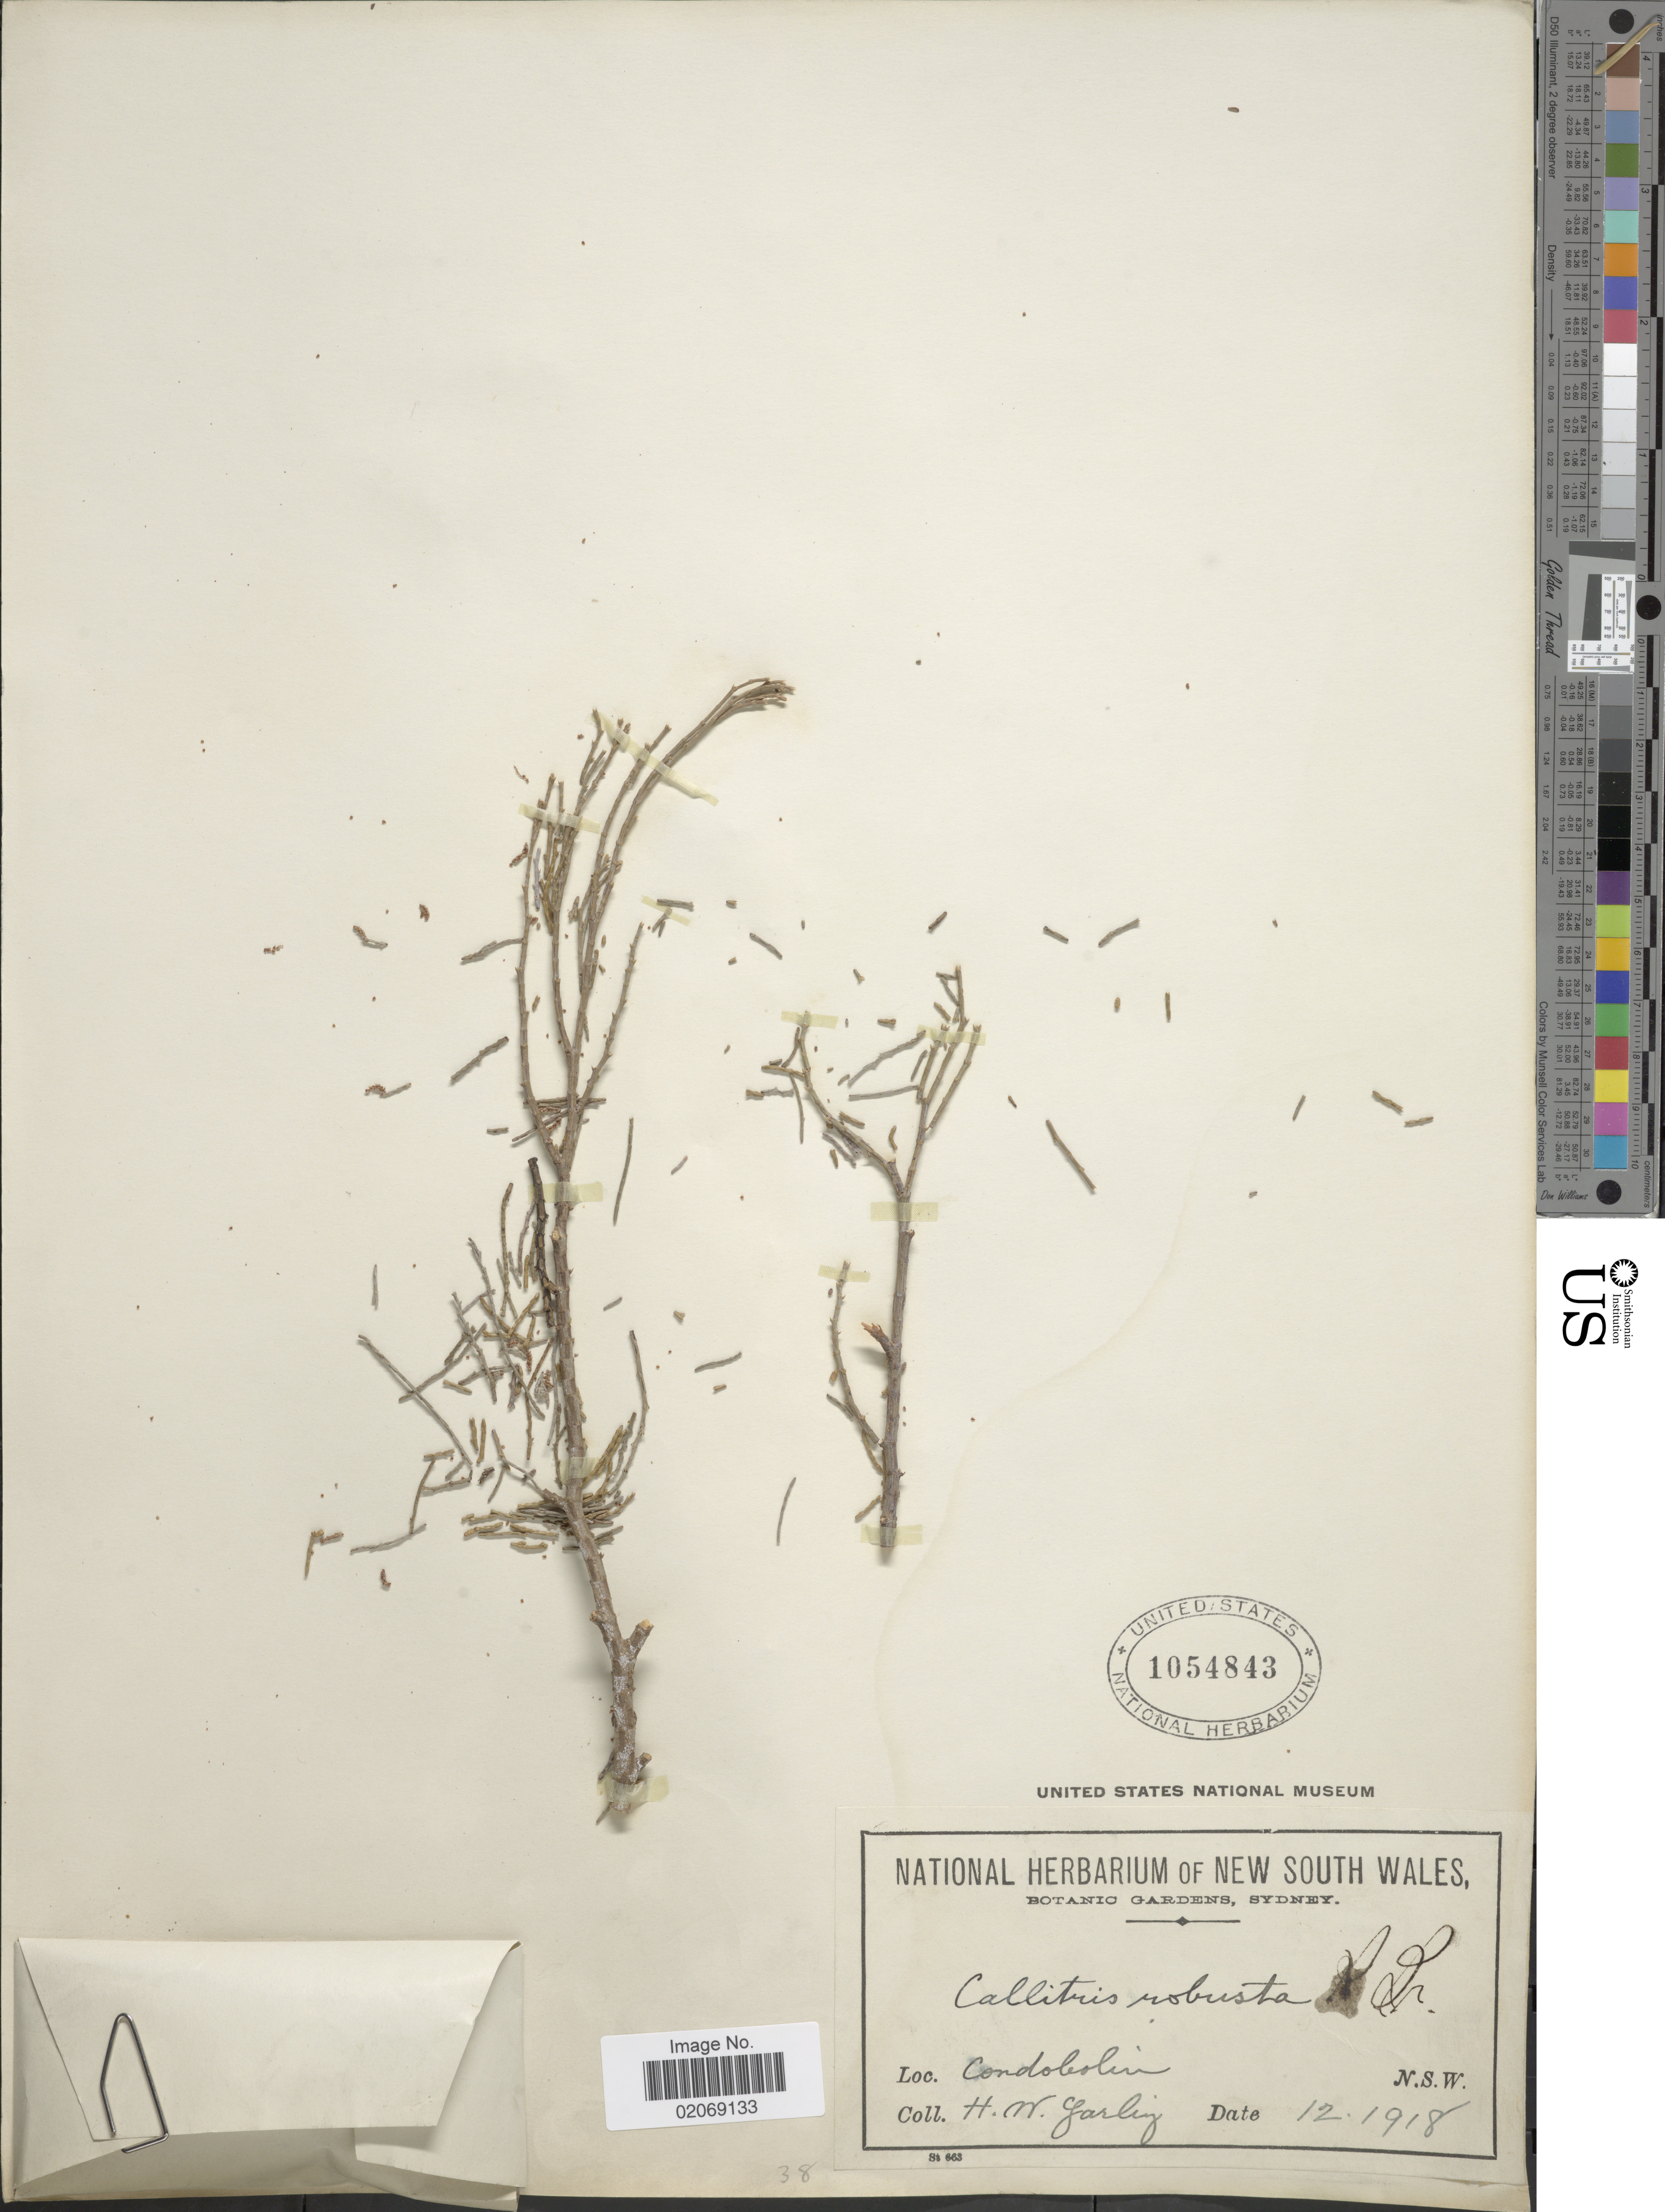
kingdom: Plantae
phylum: Tracheophyta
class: Pinopsida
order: Pinales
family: Cupressaceae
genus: Callitris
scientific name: Callitris columellaris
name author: F. Muell.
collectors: H. Garling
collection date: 1918-12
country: Australia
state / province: New South Wales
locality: Condobolin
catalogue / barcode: US 1054843